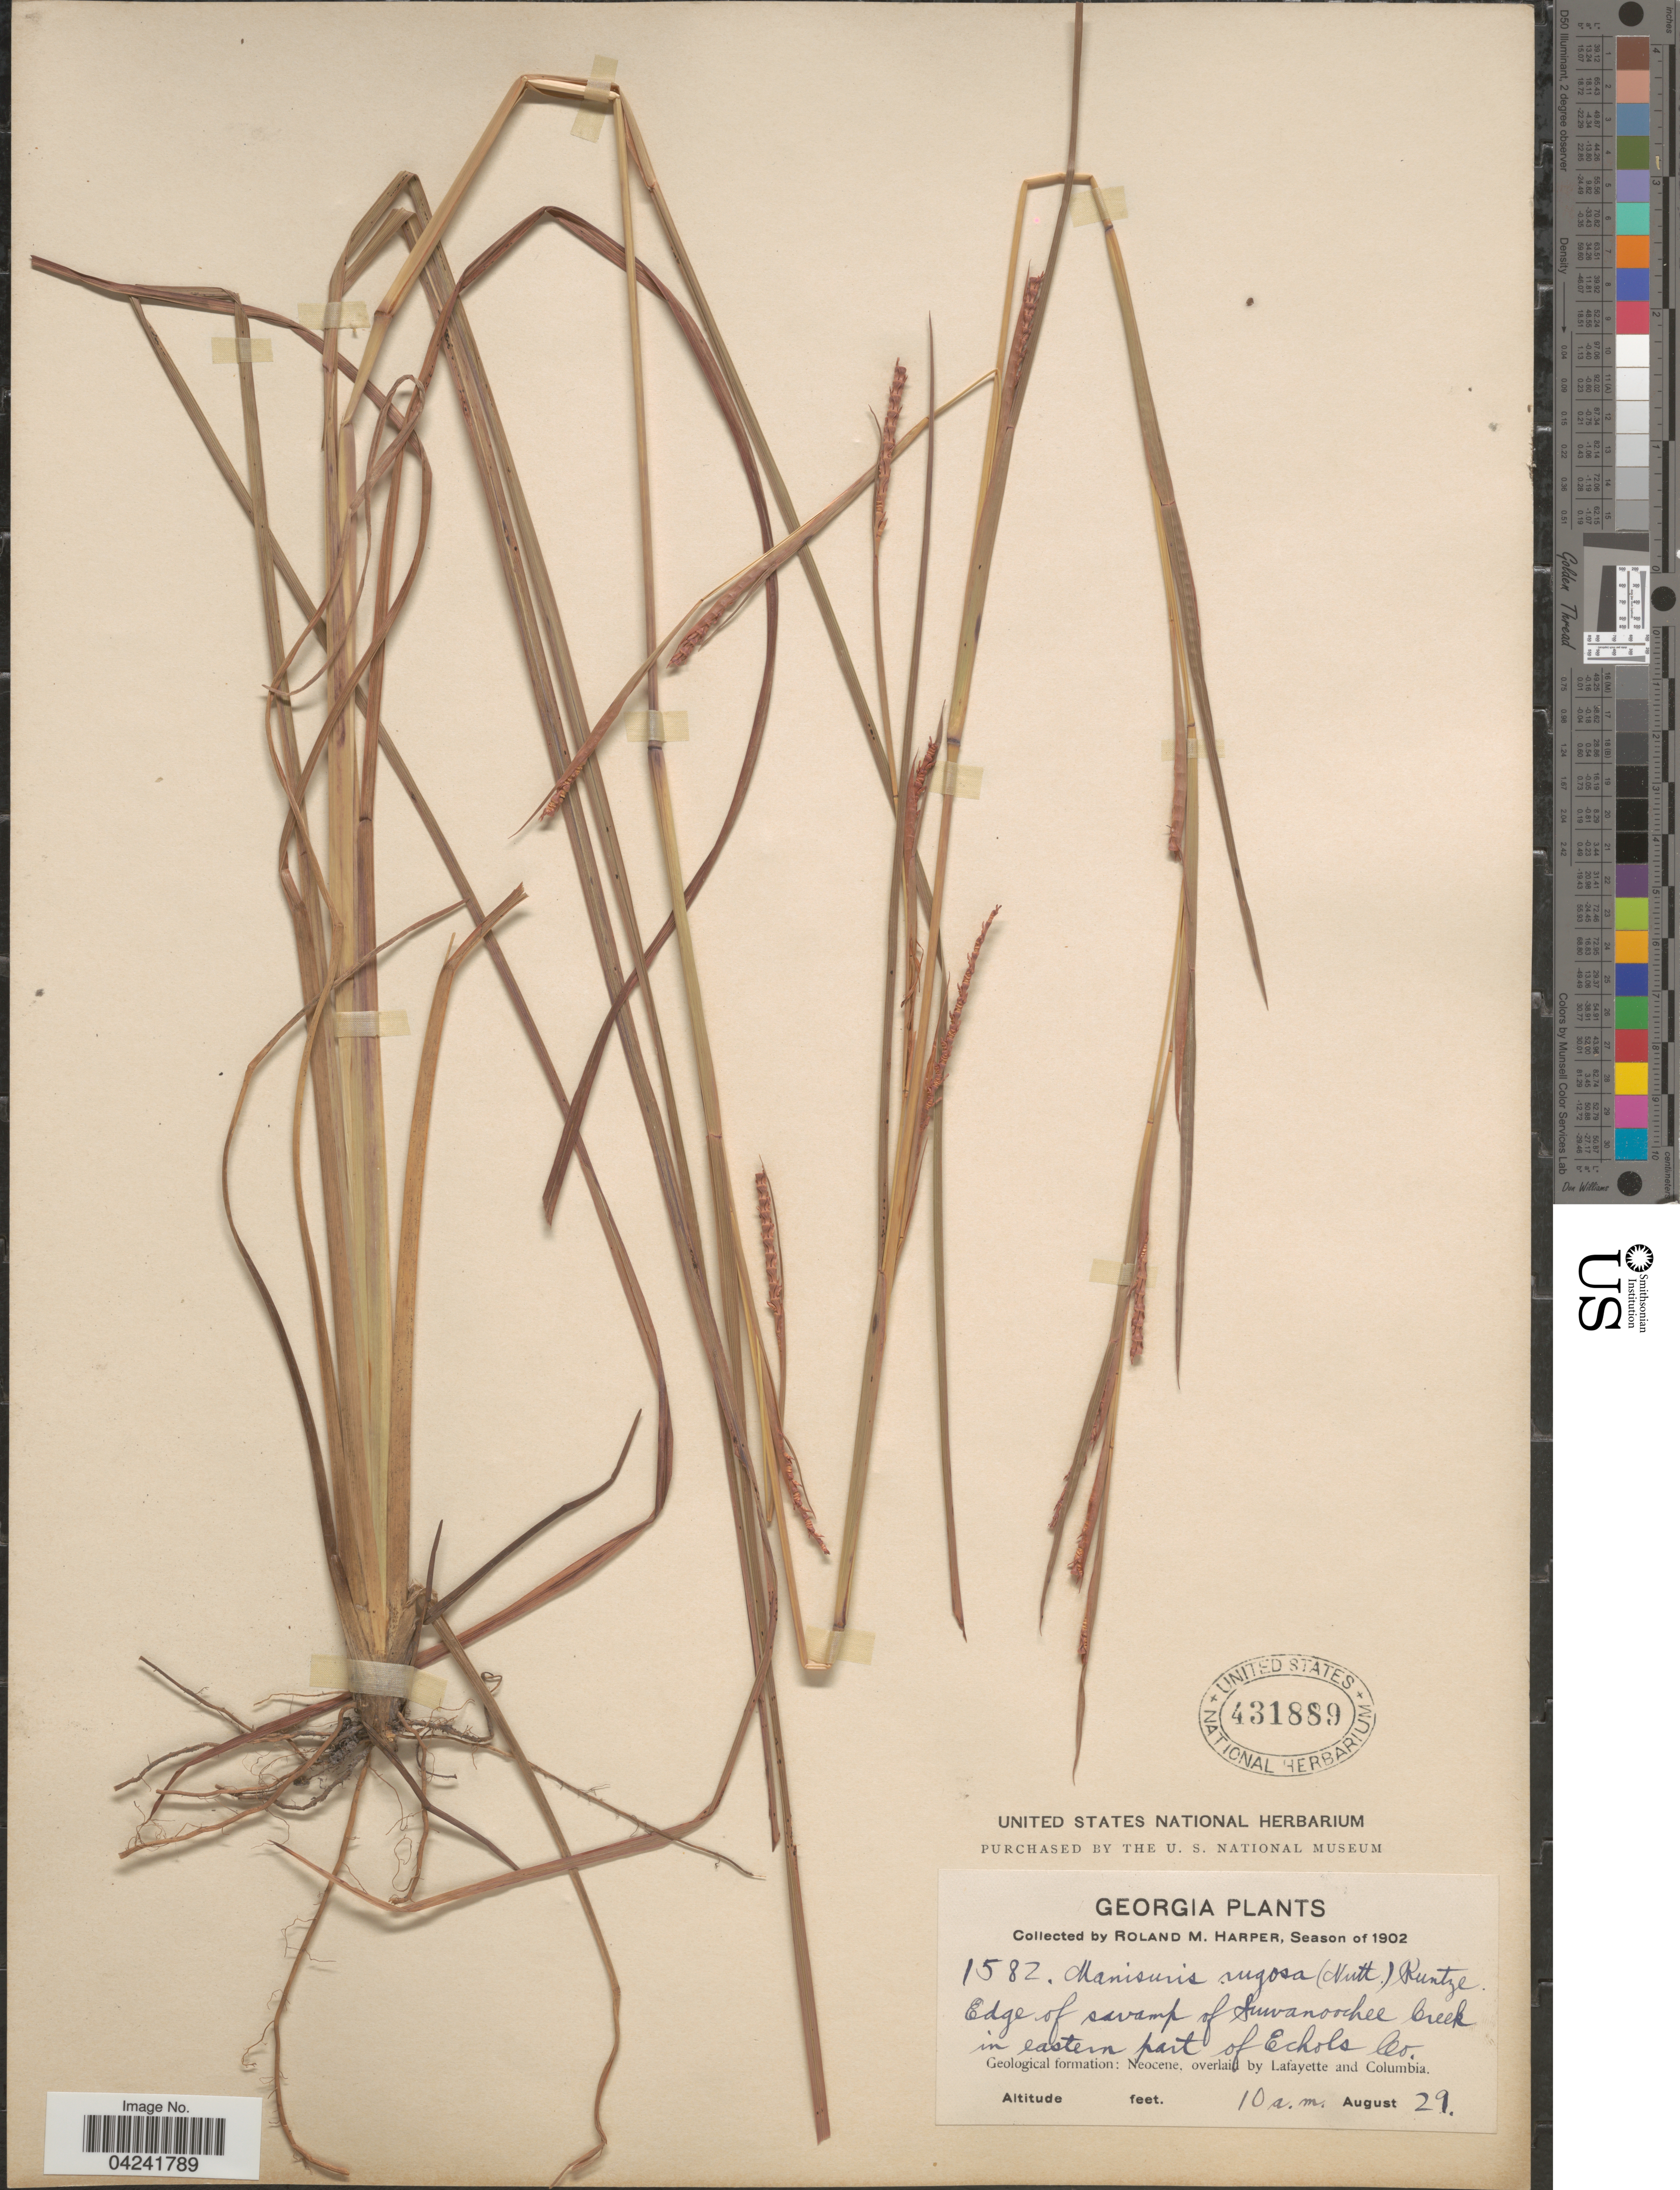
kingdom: Plantae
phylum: Tracheophyta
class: Liliopsida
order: Poales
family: Poaceae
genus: Mnesithea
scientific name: Mnesithea rugosa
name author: (Nutt.) de Koning & Sosef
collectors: R. M. Harper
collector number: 1582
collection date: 1902-08-29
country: United States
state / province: Georgia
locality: Edge of swamp Suwanoochee Creek in eastern part of Echols Co. Geological formation: Neocene, overlaid by Lafayette and Columbia.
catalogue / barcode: US 431889